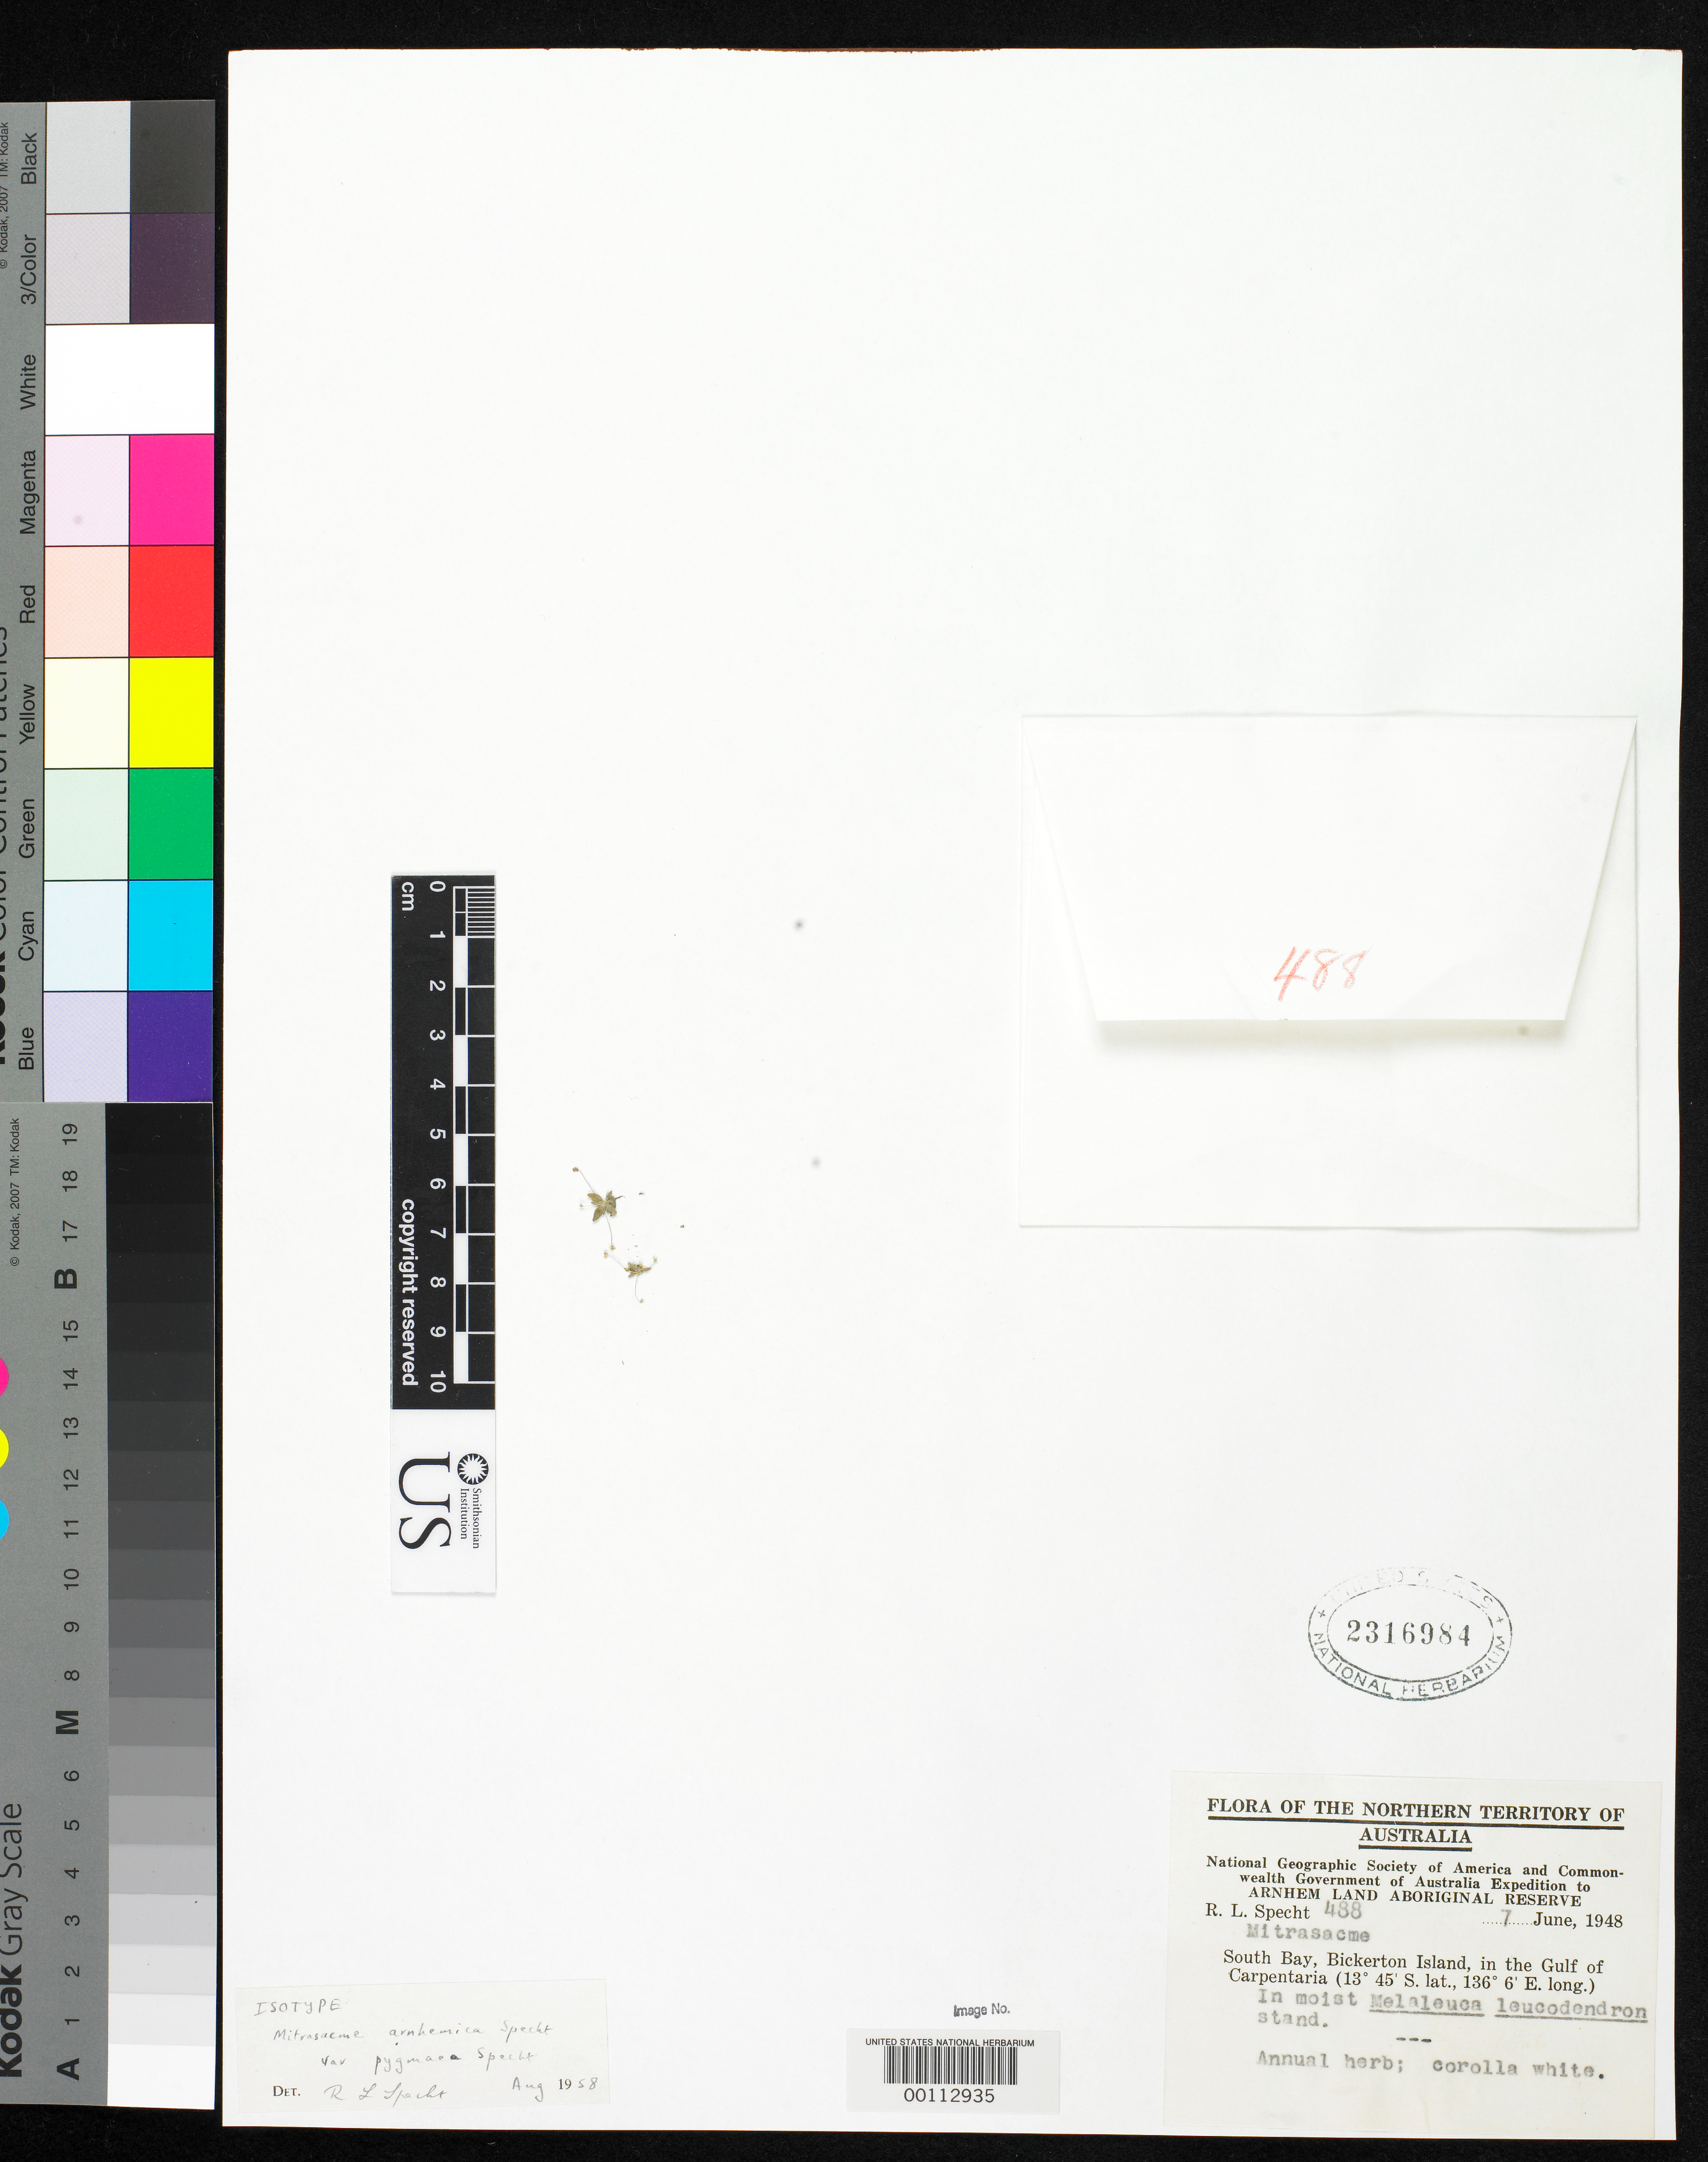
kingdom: Plantae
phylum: Tracheophyta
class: Magnoliopsida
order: Gentianales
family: Loganiaceae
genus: Mitrasacme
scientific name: Mitrasacme arnhemica var. pygmaea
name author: Specht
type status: Isotype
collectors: R. L. Specht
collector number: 488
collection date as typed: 07 Jun 1948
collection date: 1948-06-07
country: Australia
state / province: Northern Territory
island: Bickerton Island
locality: Arnhem Land, South Bay.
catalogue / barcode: US 2316984